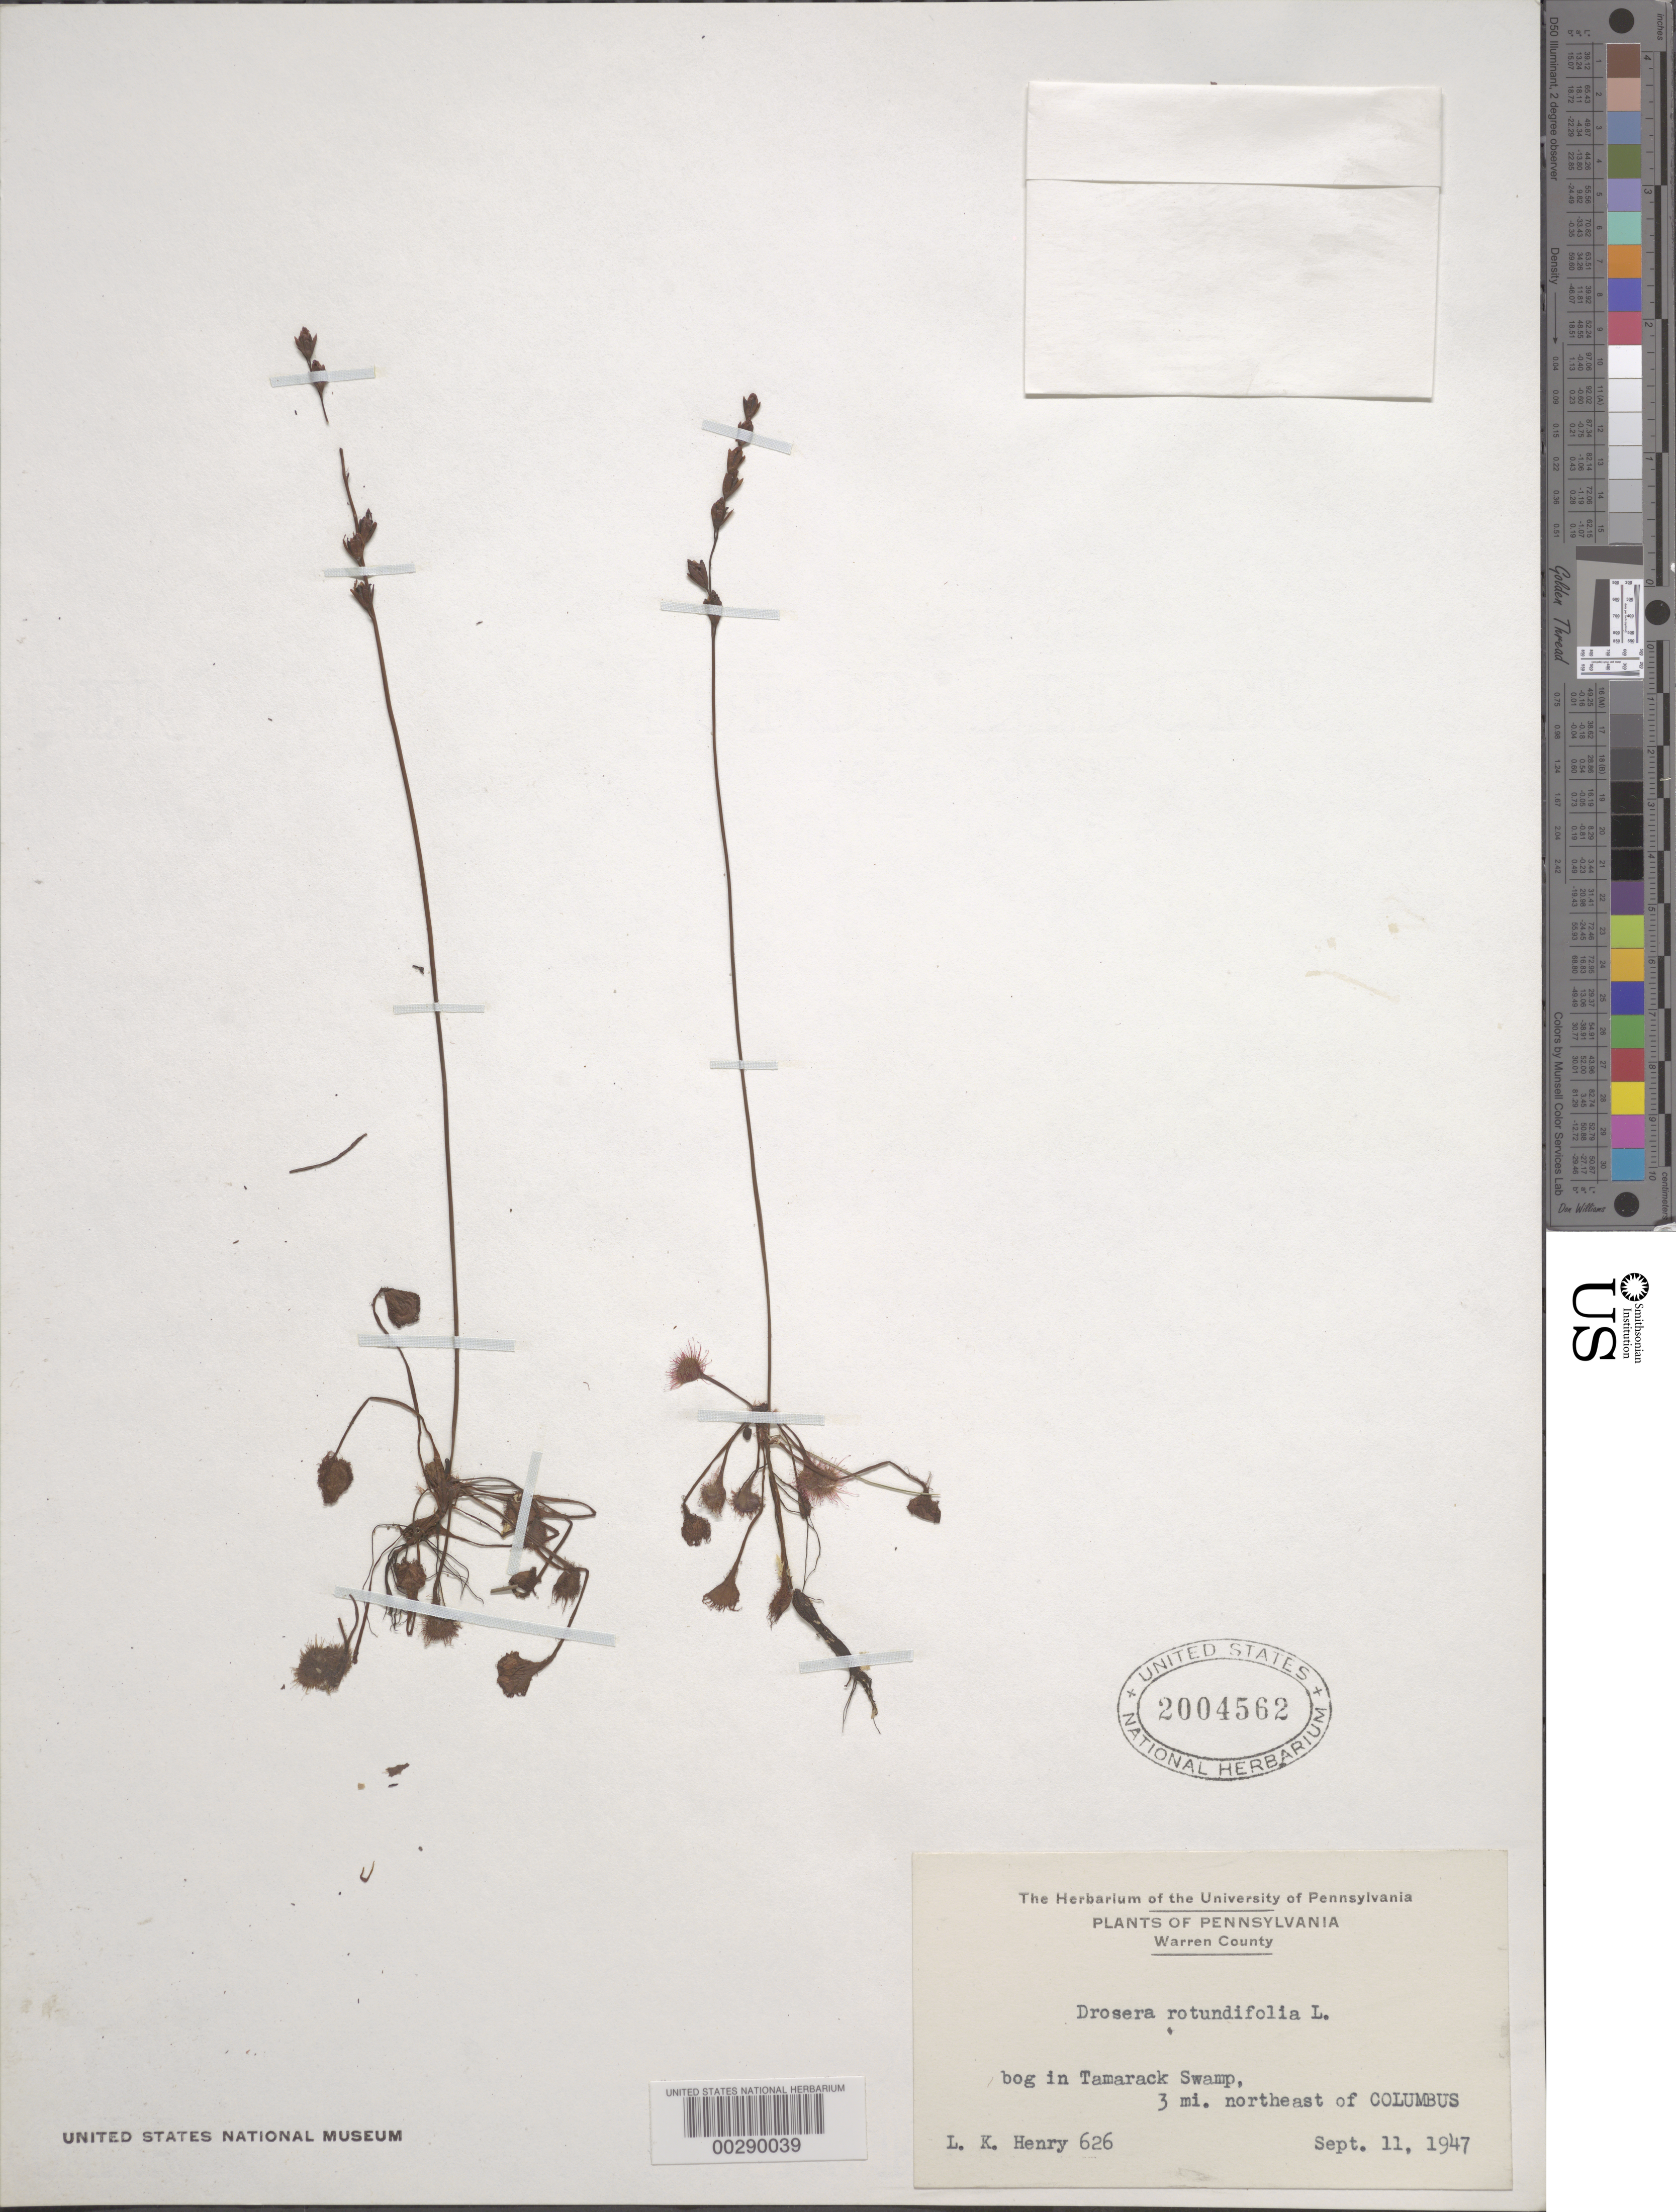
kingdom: Plantae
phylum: Tracheophyta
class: Magnoliopsida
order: Caryophyllales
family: Droseraceae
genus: Drosera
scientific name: Drosera rotundifolia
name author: L.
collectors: L. K. Henry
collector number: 626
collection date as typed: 11 Sep 1947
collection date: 1947-09-11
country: United States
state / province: Pennsylvania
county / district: Warren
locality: Ne of colombus, tamarack swamp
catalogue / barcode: US 2004562